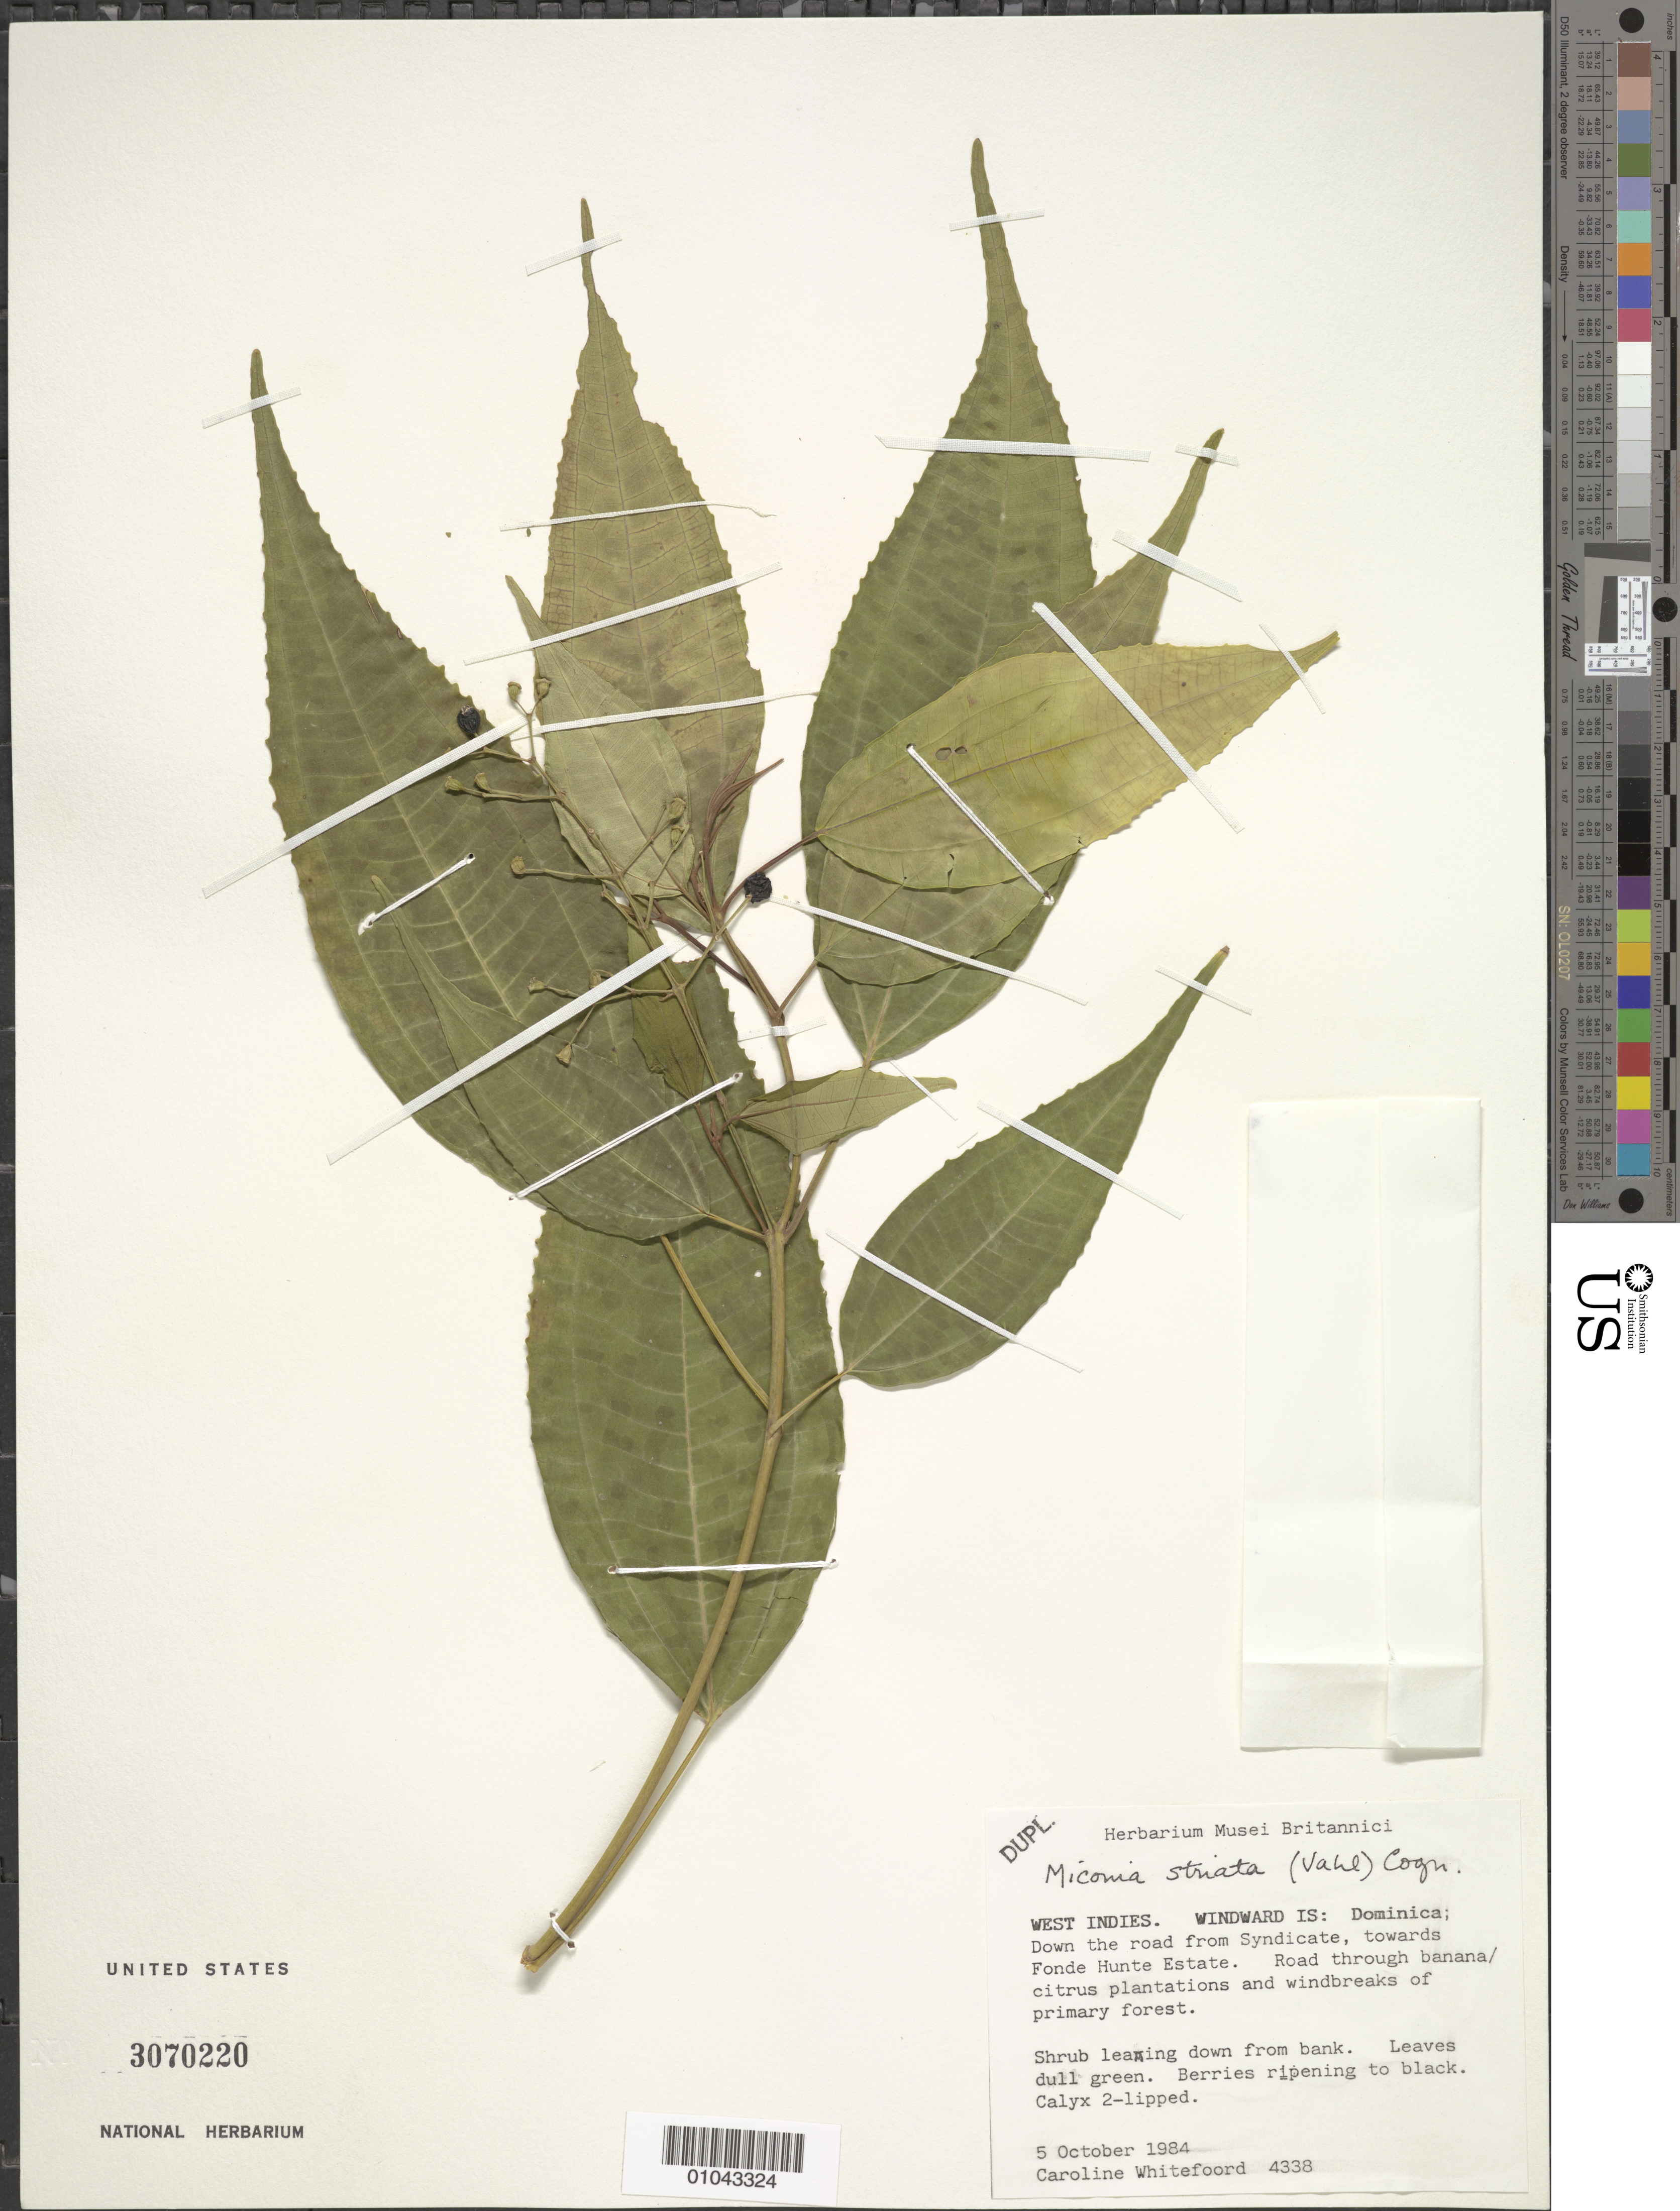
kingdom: Plantae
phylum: Tracheophyta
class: Magnoliopsida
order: Myrtales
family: Melastomataceae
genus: Miconia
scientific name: Miconia striata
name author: (Vahl) Cogn.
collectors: C. Whitefoord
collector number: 4338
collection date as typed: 05 Oct 1984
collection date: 1984-10-05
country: Dominica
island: Dominica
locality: Syndicate, road towards Fonde Hunte Estate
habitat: Road through banana/citrus plantations and whindbreaks of primary forest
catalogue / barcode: US 3070220